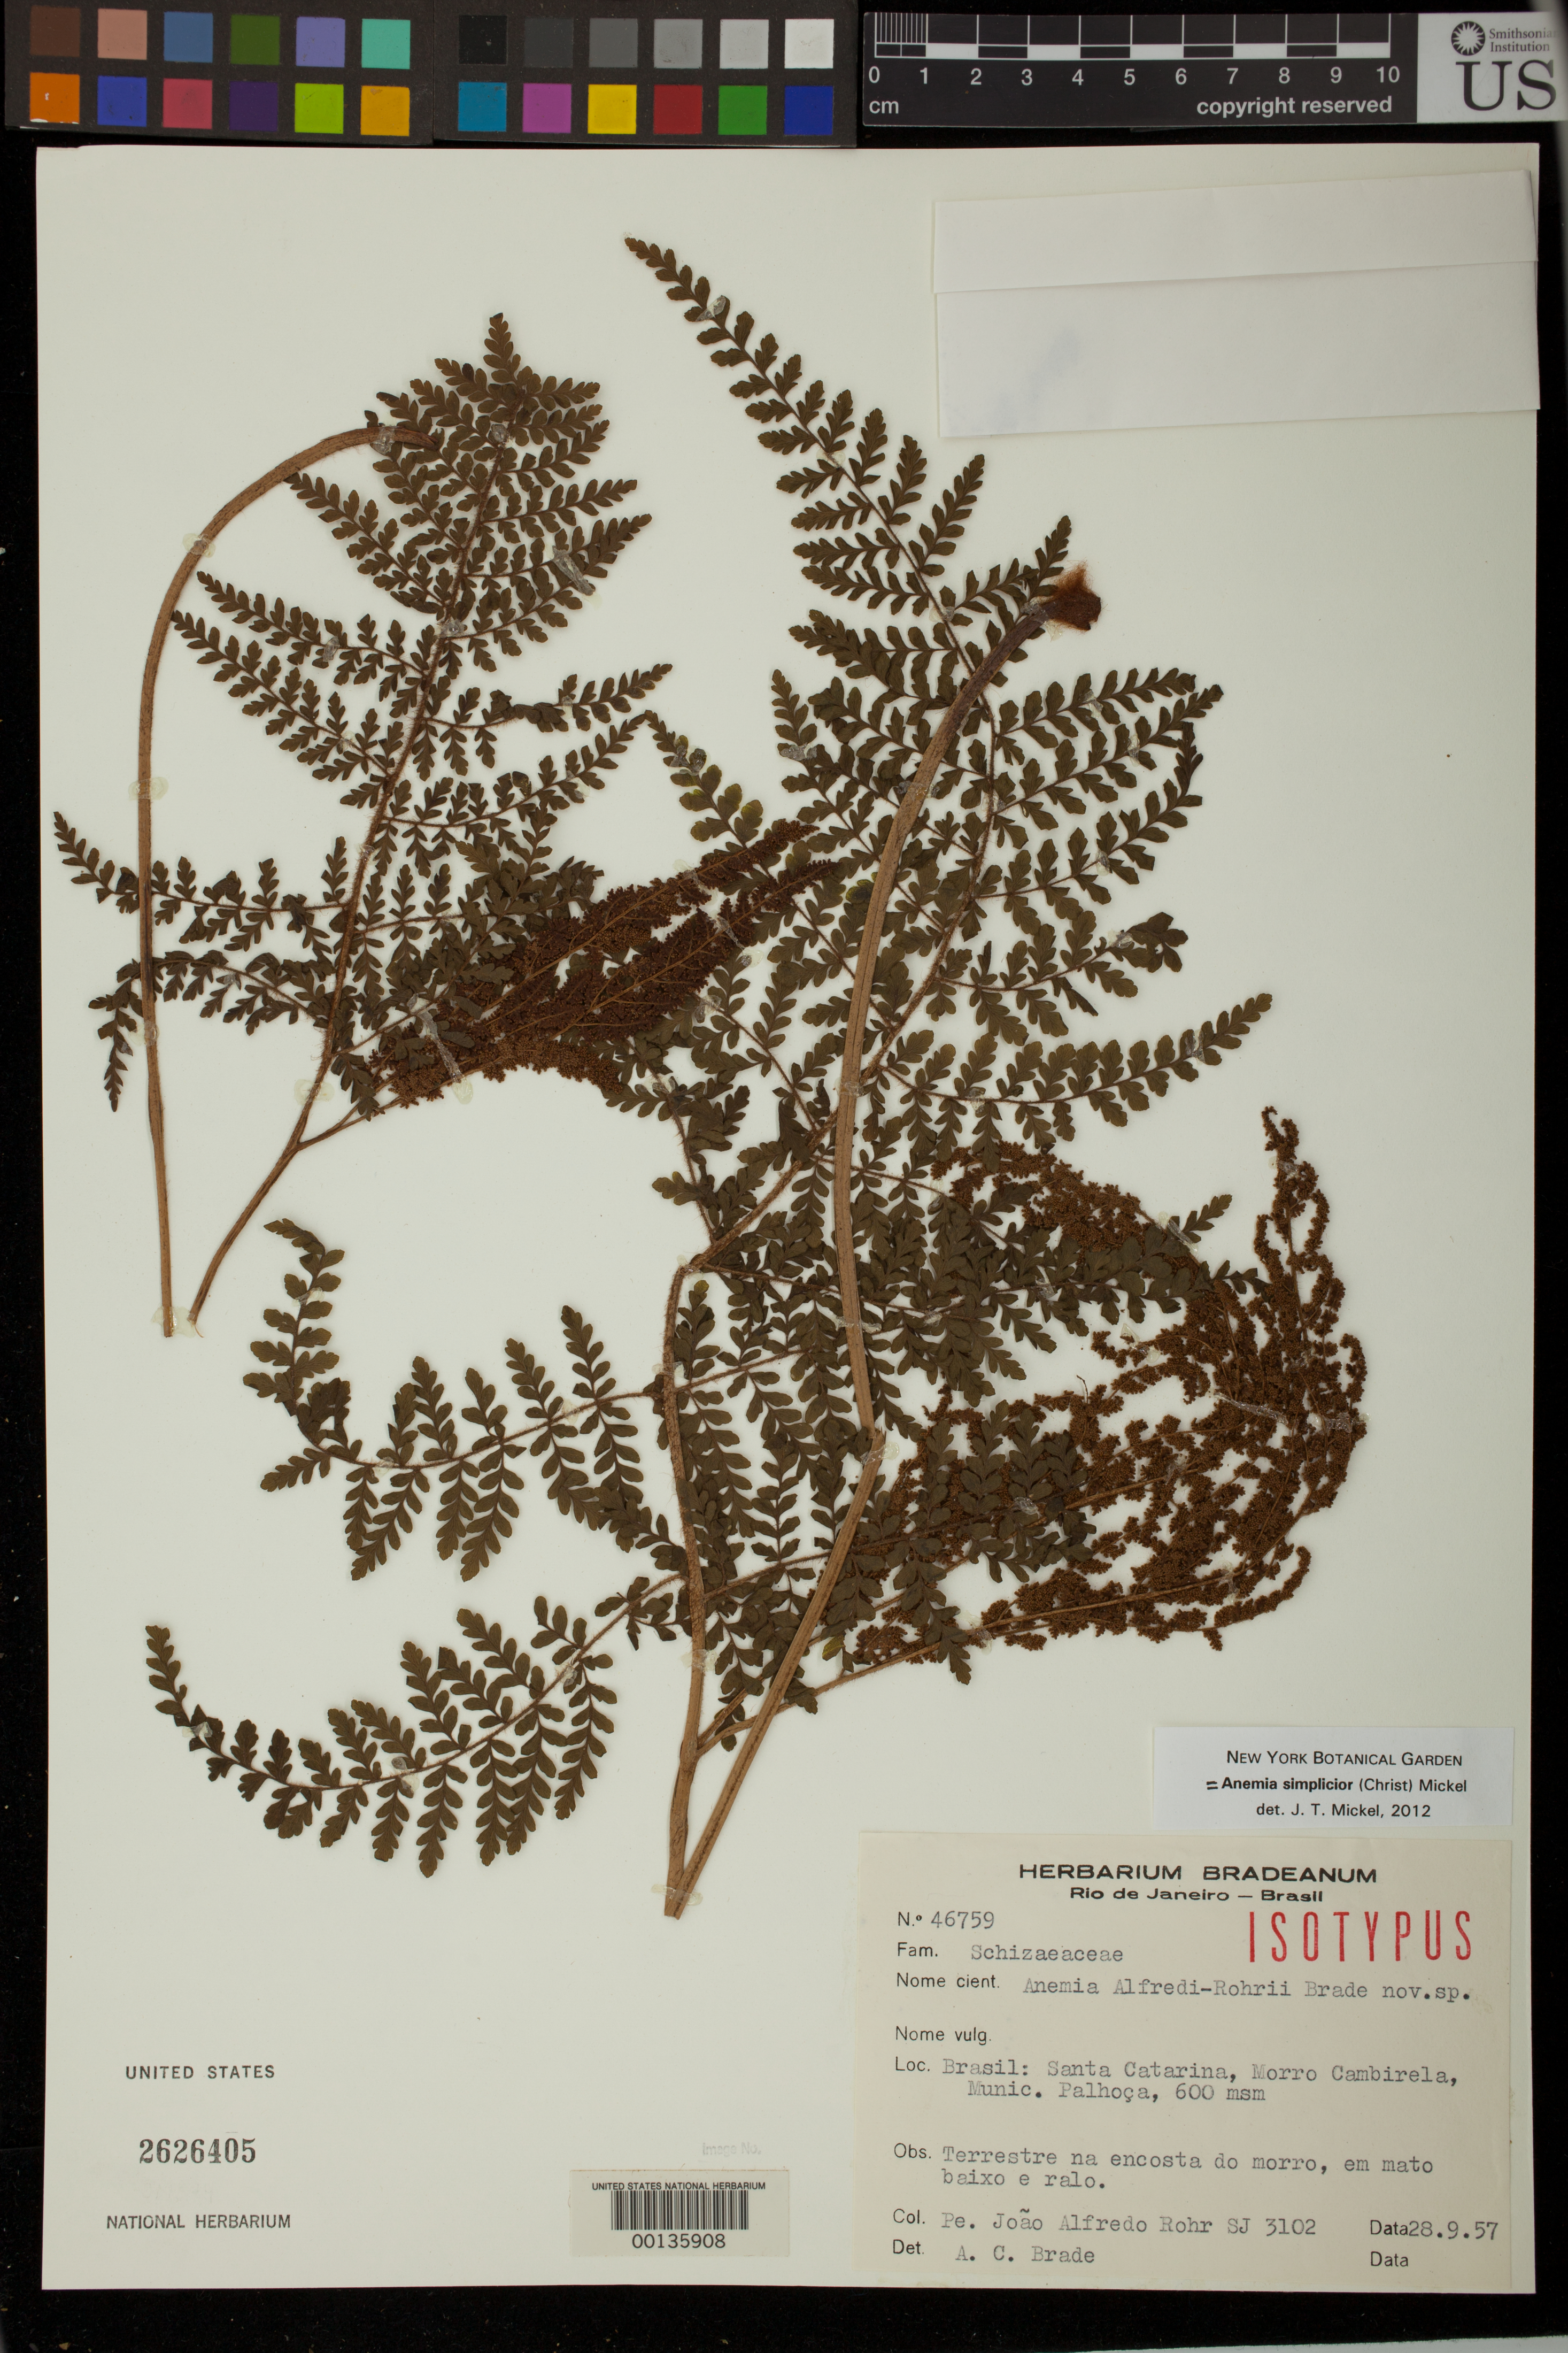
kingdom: Plantae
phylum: Tracheophyta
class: Polypodiopsida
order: Schizaeales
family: Anemiaceae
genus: Anemia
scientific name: Anemia alfredi-rohrii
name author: Brade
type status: Isotype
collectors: J. A. Rohr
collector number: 3102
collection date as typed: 28 Sep 1957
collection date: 1957-09-28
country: Brazil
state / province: Santa Catarina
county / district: Palhoça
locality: Morro Cambirela.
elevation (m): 600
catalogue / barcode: US 2626405